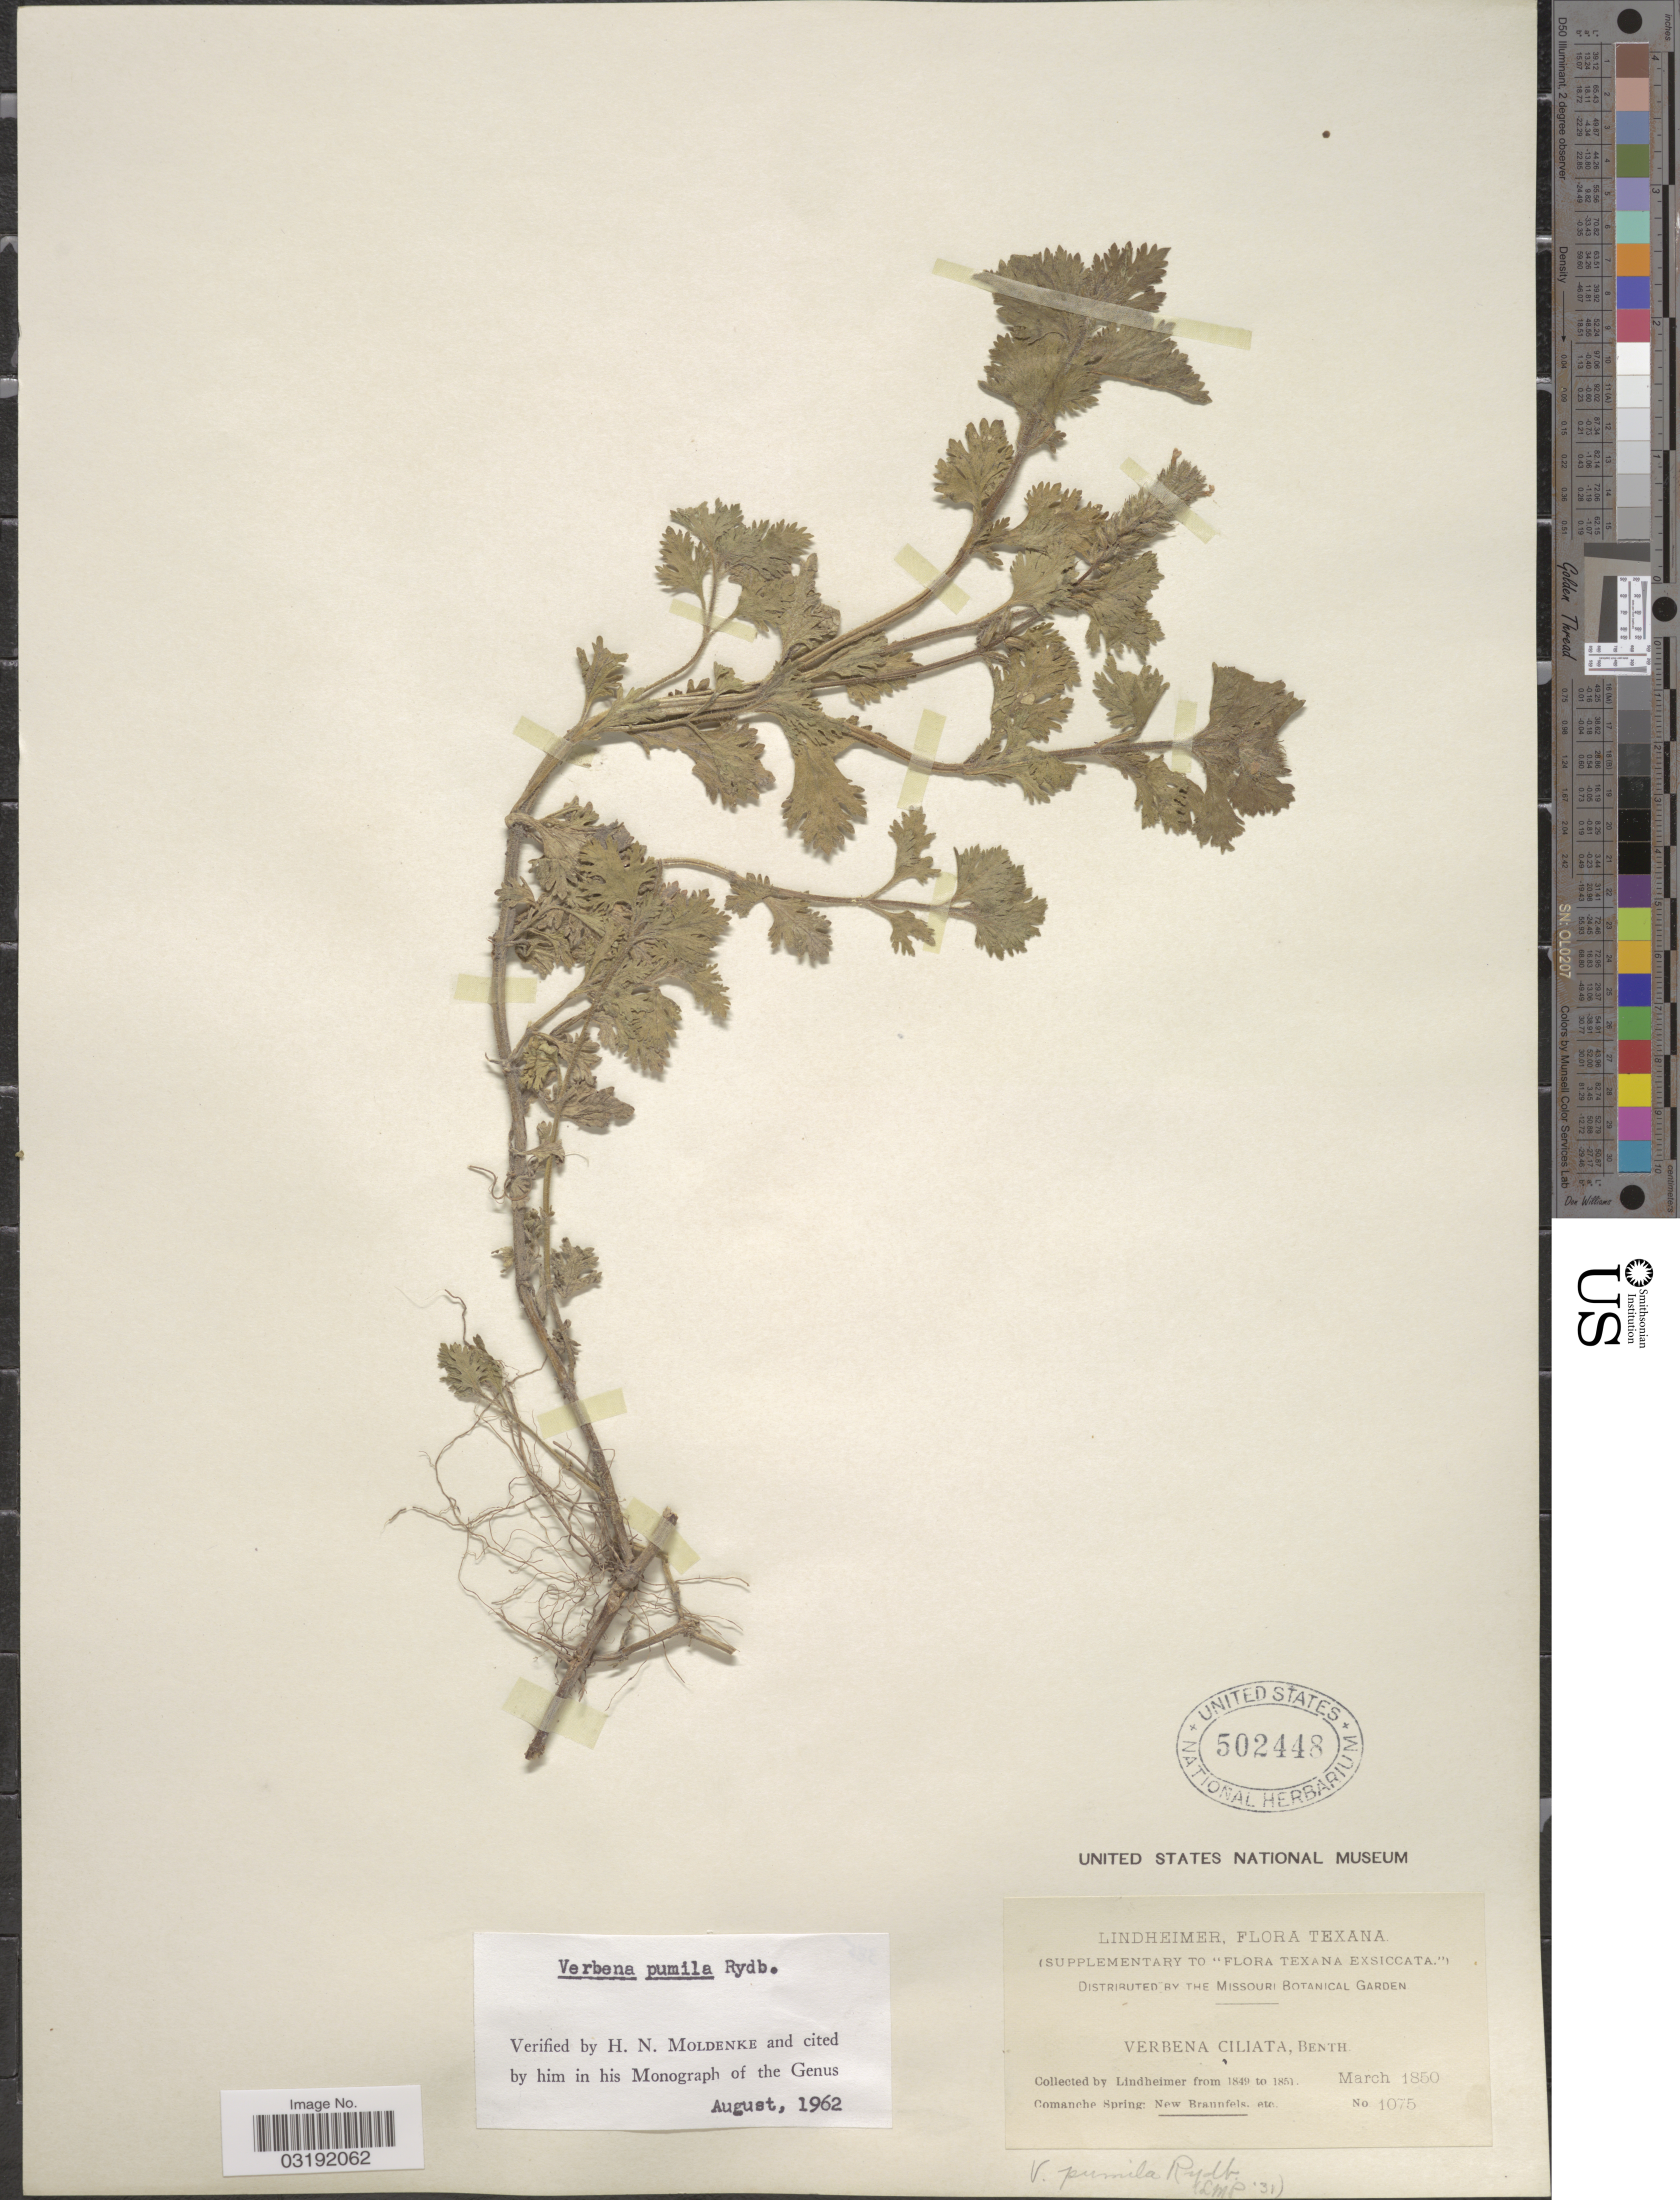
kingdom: Plantae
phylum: Tracheophyta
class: Magnoliopsida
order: Lamiales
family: Verbenaceae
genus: Verbena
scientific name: Verbena pumila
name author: Rydb.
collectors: -. Lindheimer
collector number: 1075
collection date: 1850-03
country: United States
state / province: Texas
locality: Comanche Spring: New Braunfels etc.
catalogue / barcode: US 502448